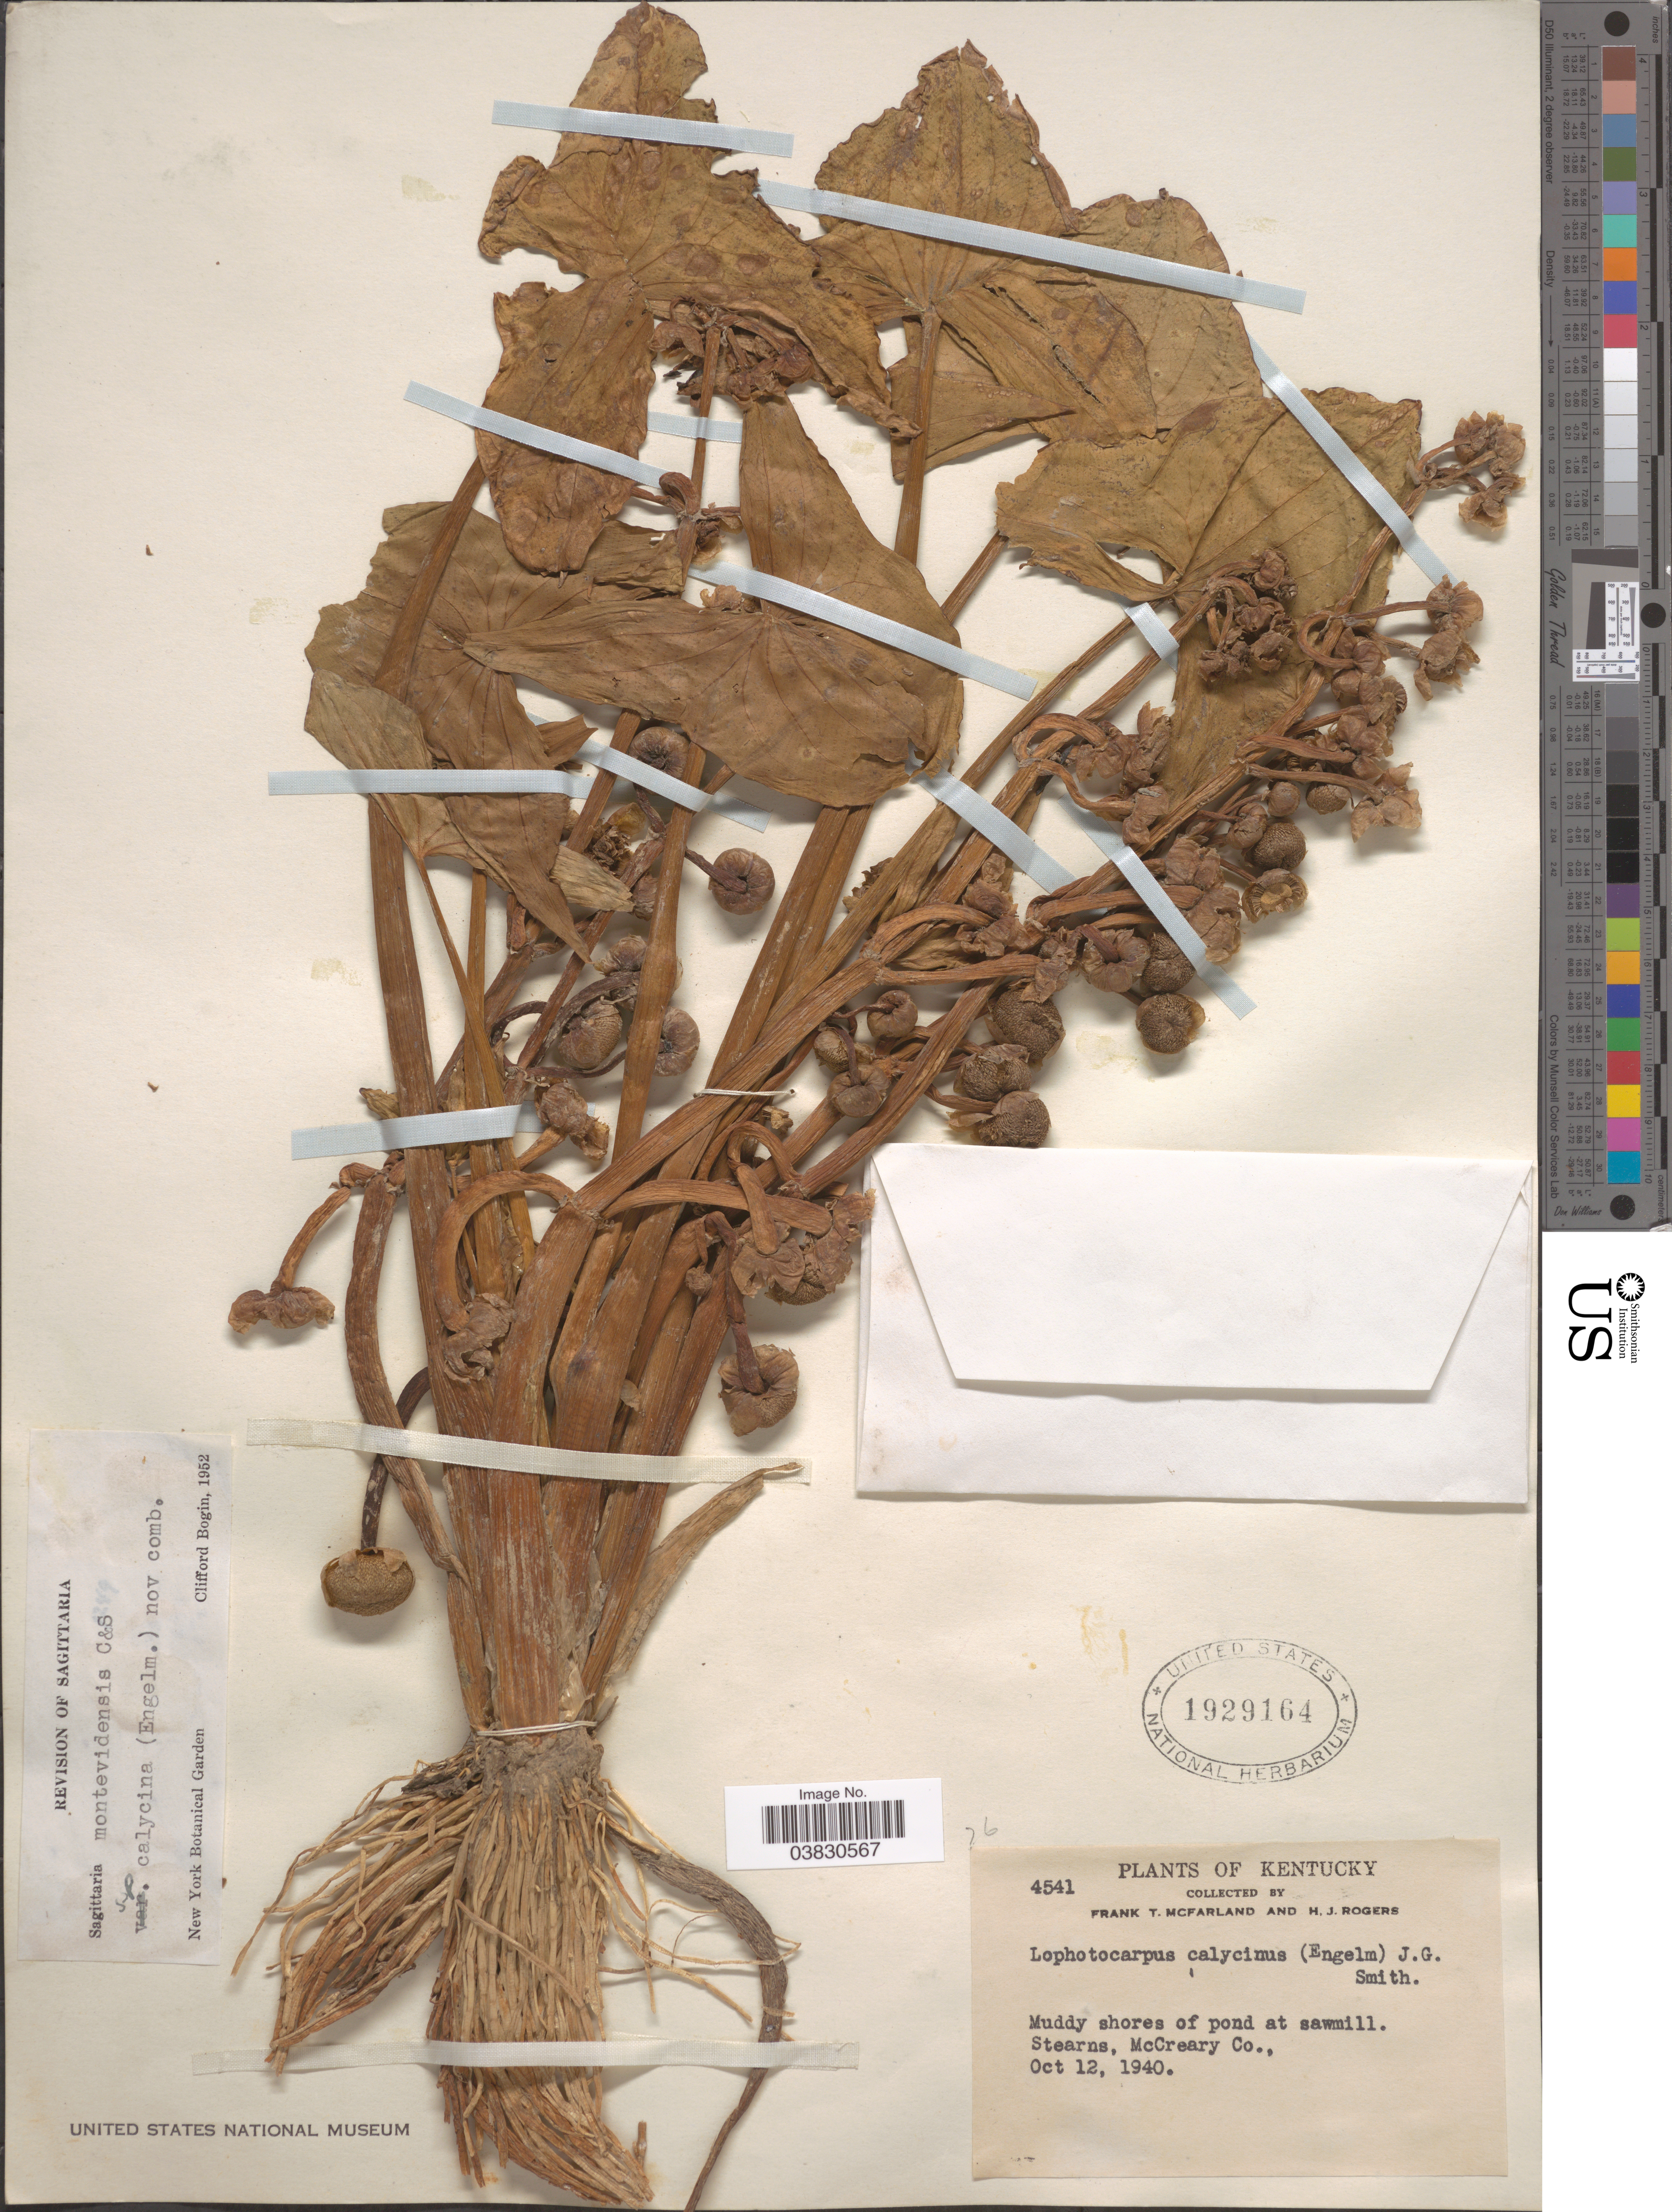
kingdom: Plantae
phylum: Tracheophyta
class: Liliopsida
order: Alismatales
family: Alismataceae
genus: Sagittaria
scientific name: Sagittaria montevidensis subsp. calycina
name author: Cham. & Schltdl.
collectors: F. McFarland & H. J. Rogers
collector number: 4541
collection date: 1940-10-12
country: United States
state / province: Kentucky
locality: Muddy shores of pond at sawmill. Stearns, McCreary Co.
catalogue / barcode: US 1929164